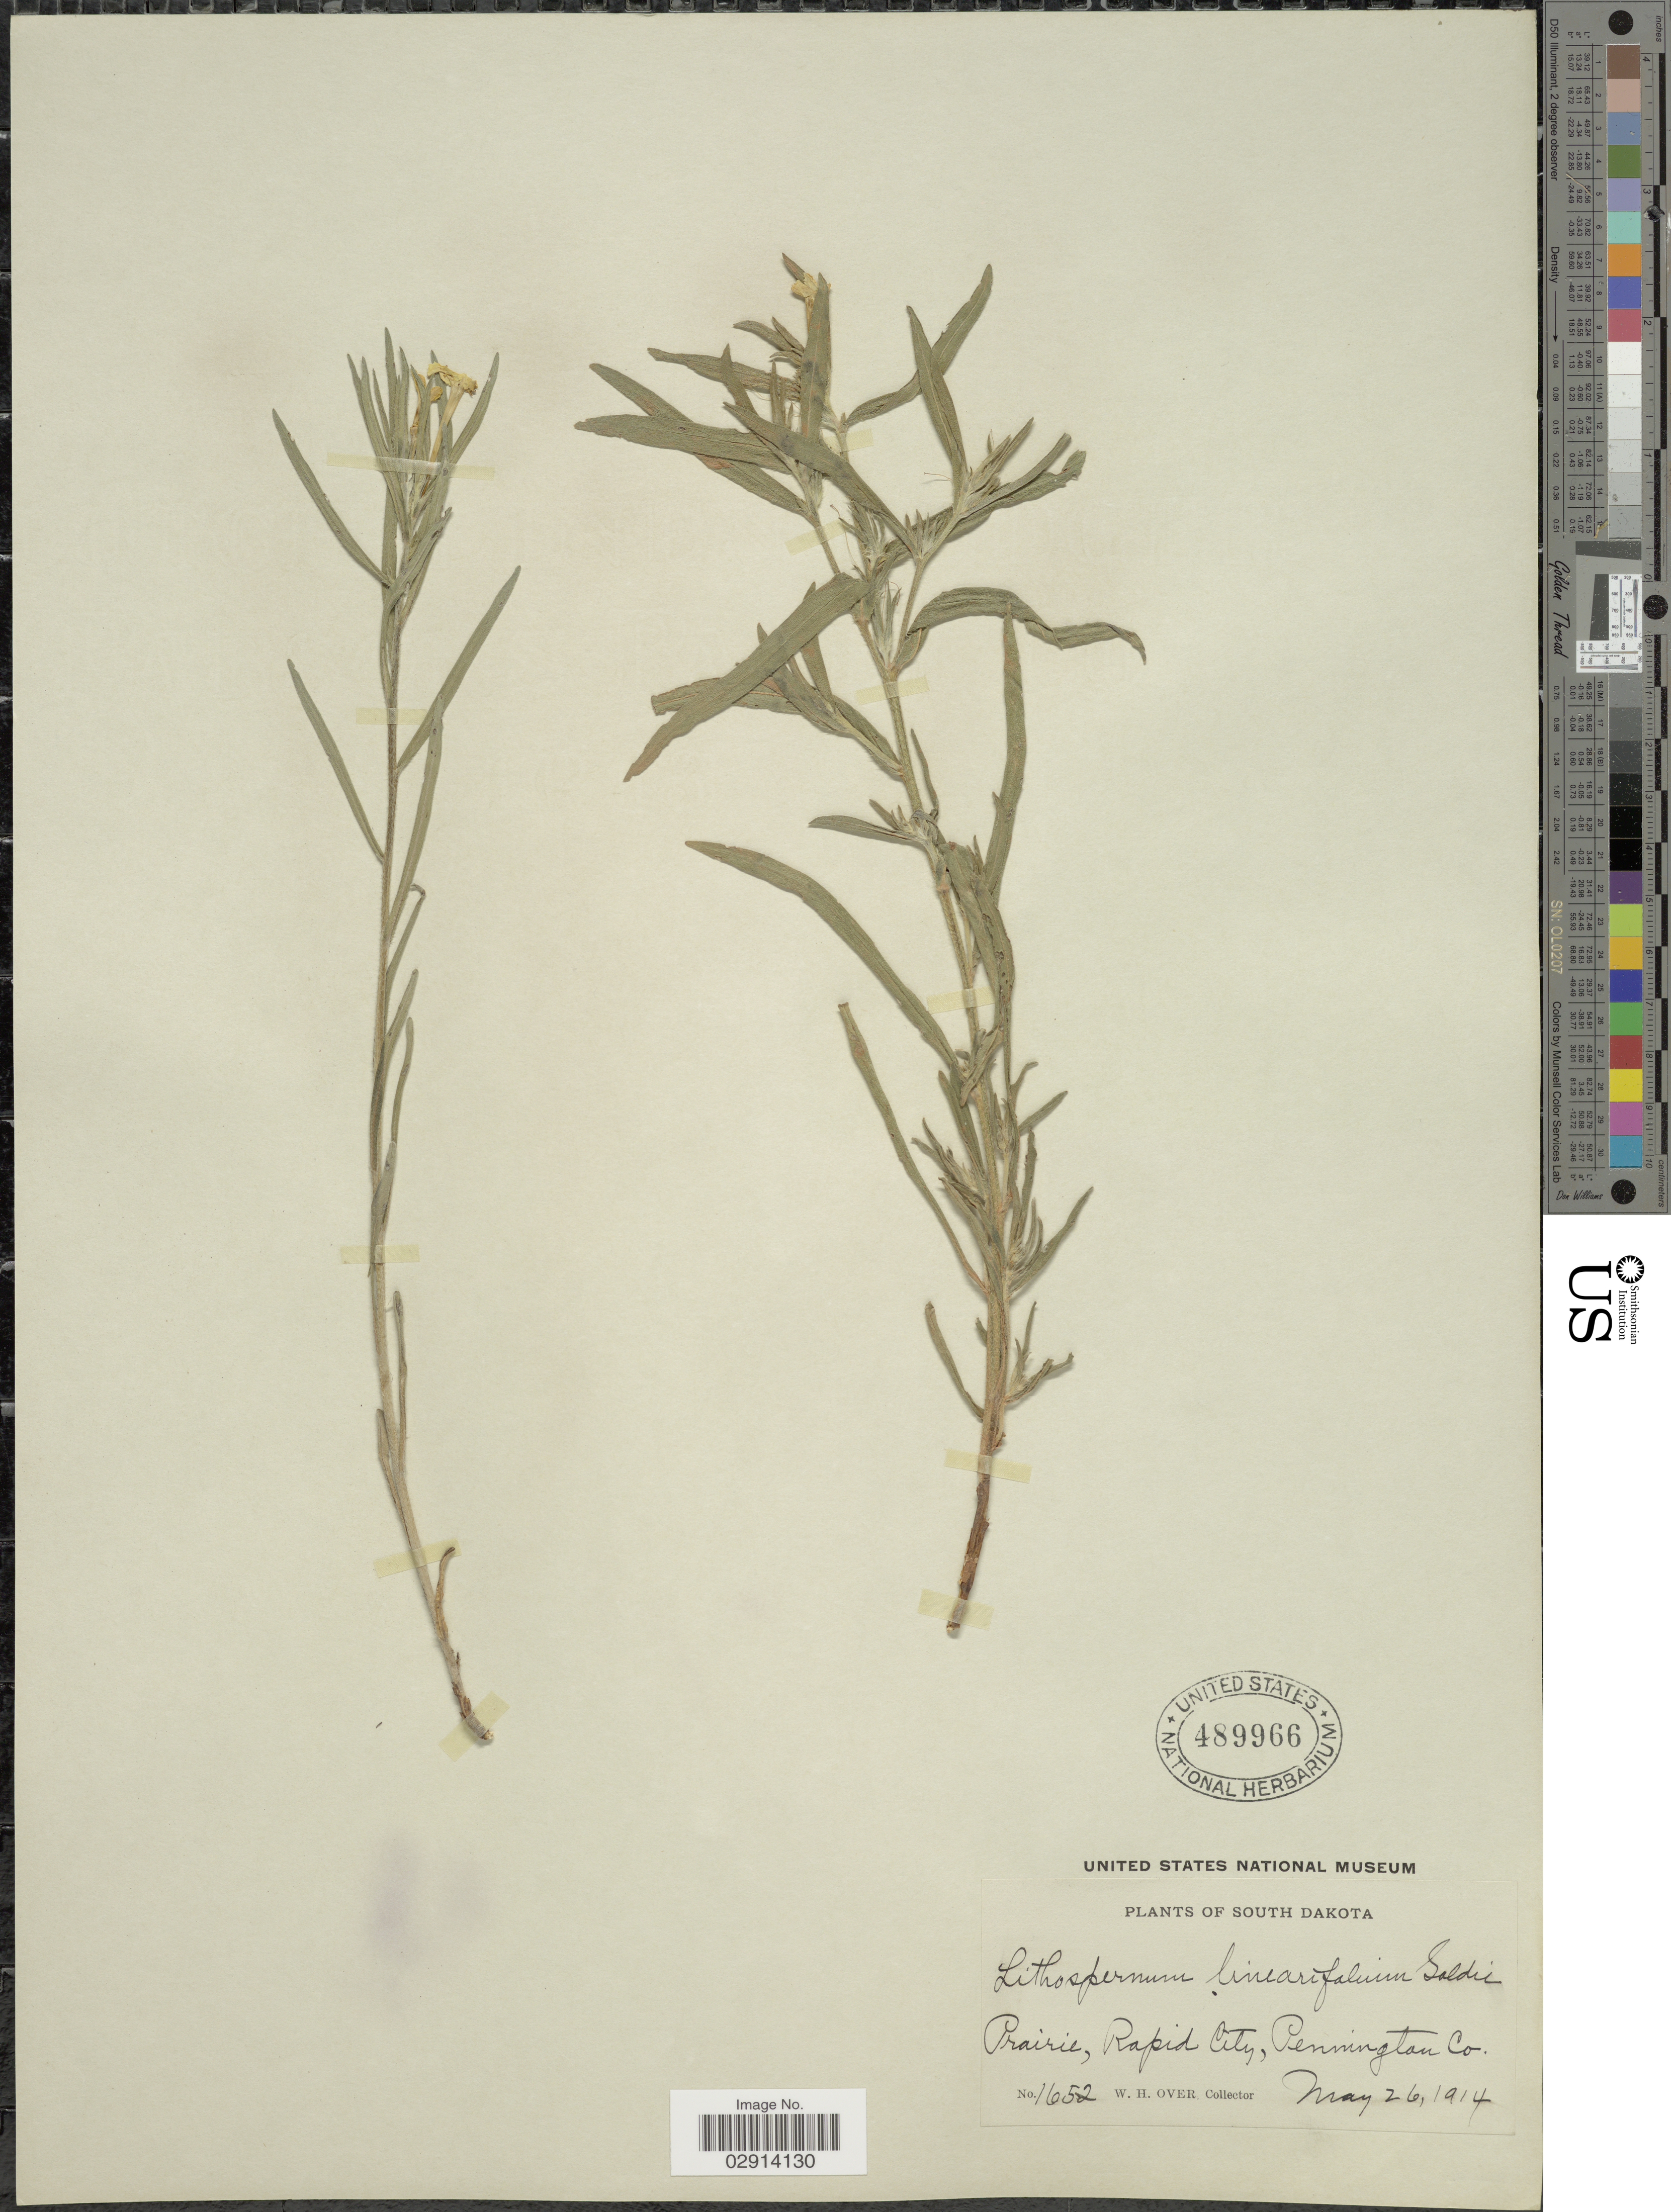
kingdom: Plantae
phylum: Tracheophyta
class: Magnoliopsida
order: Boraginales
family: Boraginaceae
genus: Lithospermum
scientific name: Lithospermum incisum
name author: Lehm.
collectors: W. Over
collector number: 1652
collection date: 1914-05-26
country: United States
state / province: South Dakota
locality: Prairie, Rapid City, Pennington Co.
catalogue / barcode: US 489966